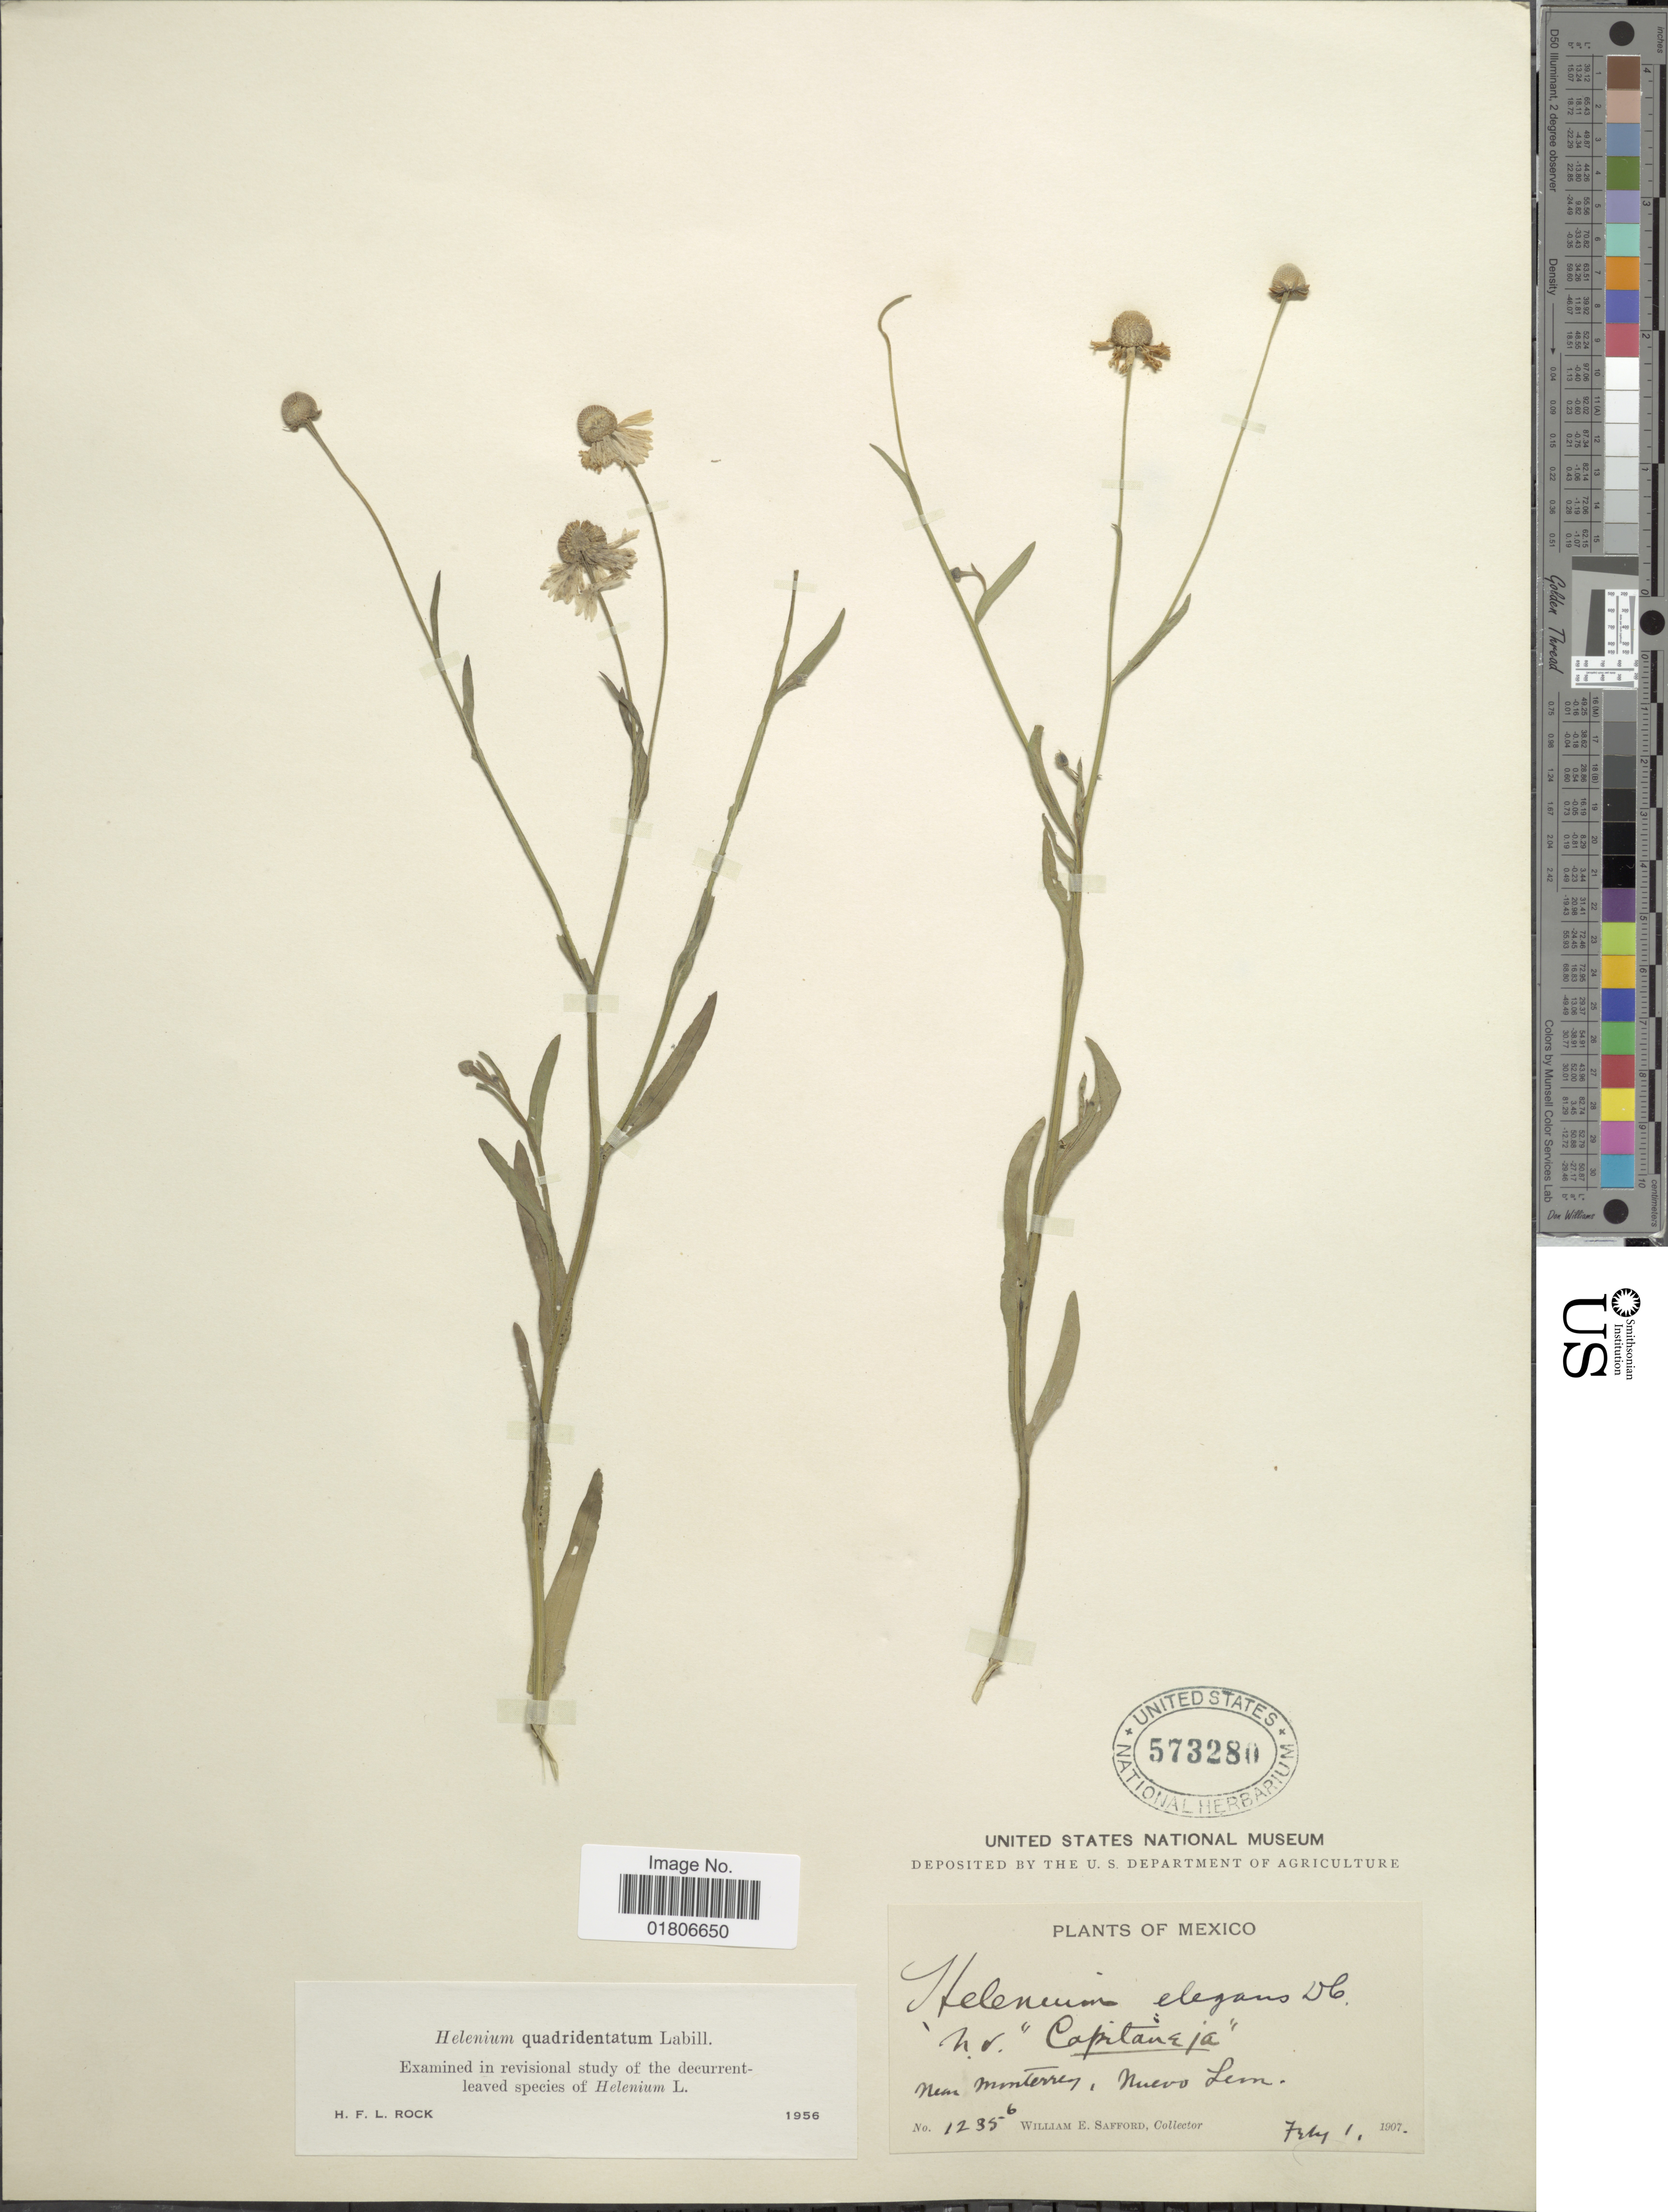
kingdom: Plantae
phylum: Tracheophyta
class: Magnoliopsida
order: Asterales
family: Asteraceae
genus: Helenium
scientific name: Helenium quadridentatum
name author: Labill.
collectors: W. E. Safford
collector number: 1235b*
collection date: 1907-02-01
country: Mexico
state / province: Nuevo León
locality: Near Monterrey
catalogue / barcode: US 573280